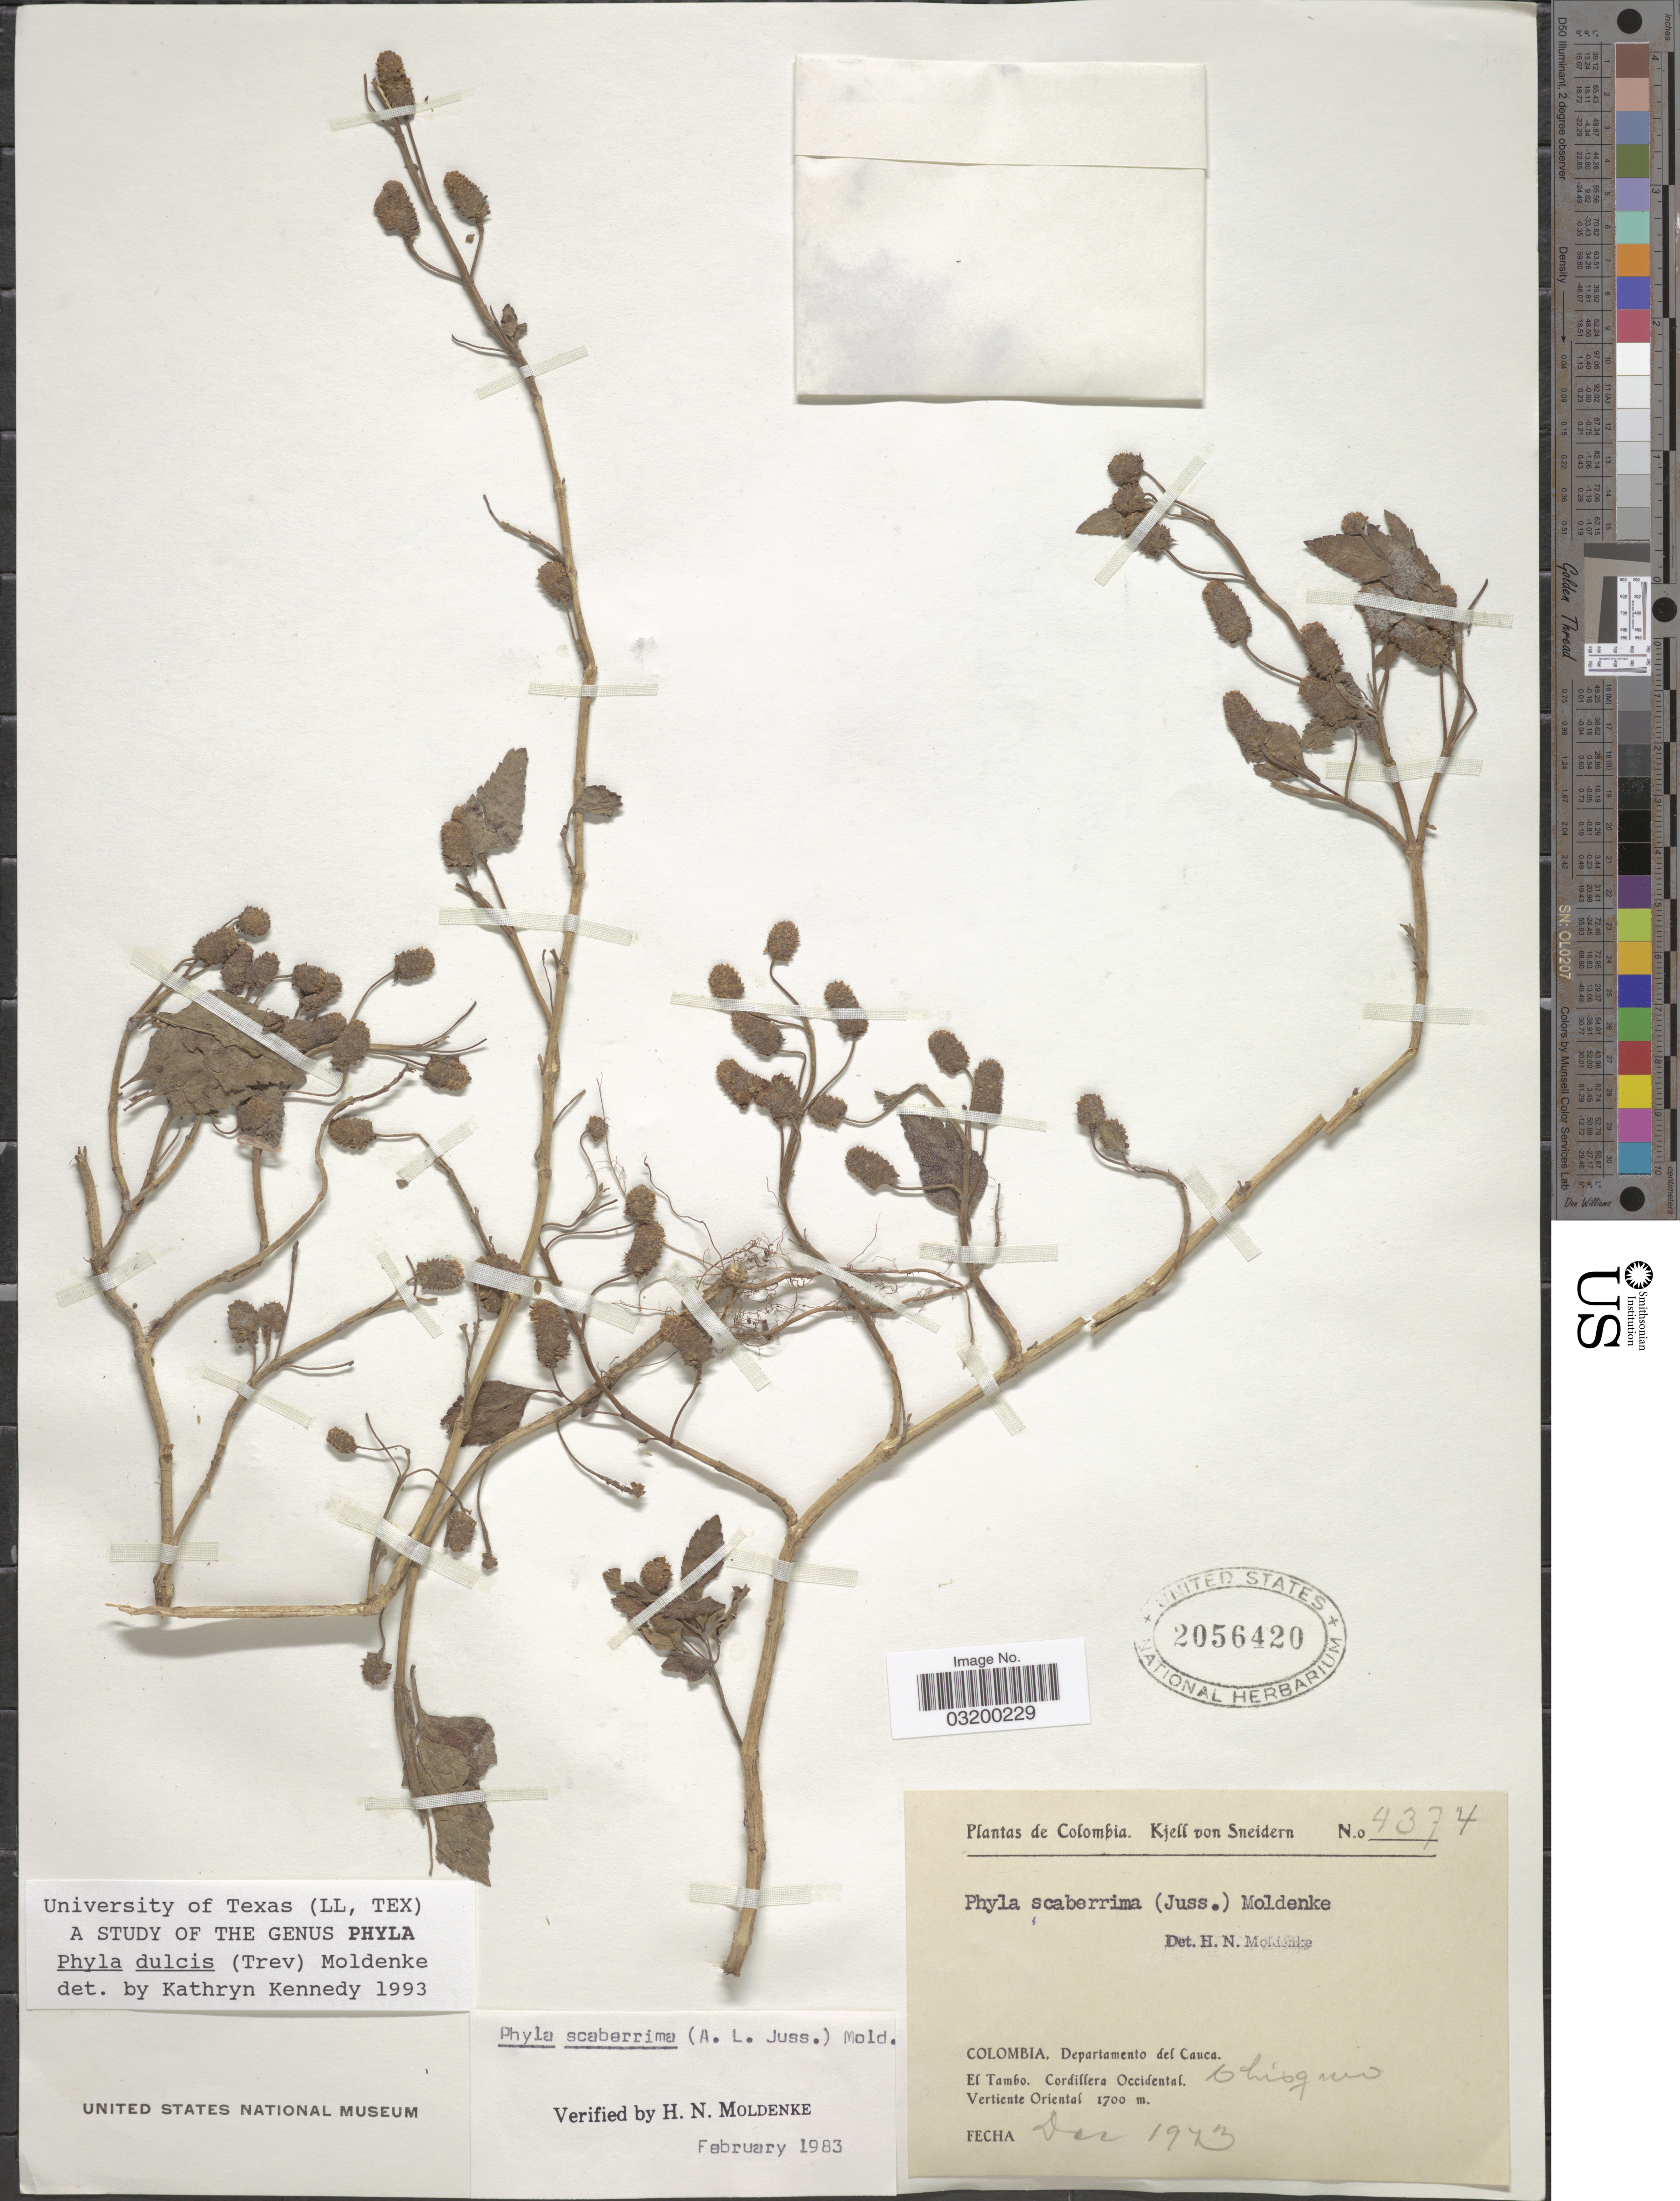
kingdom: Plantae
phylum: Tracheophyta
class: Magnoliopsida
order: Lamiales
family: Verbenaceae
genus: Phyla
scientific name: Phyla dulcis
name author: (Trevir.) Moldenke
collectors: K. von Sneidern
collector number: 4374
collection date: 1973-12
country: Colombia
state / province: Cauca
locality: Departamento del Cauca. El Tambo. Cordillera Occidental. Chisquio. Vertiente Oriental.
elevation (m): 1700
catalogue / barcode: US 2056420